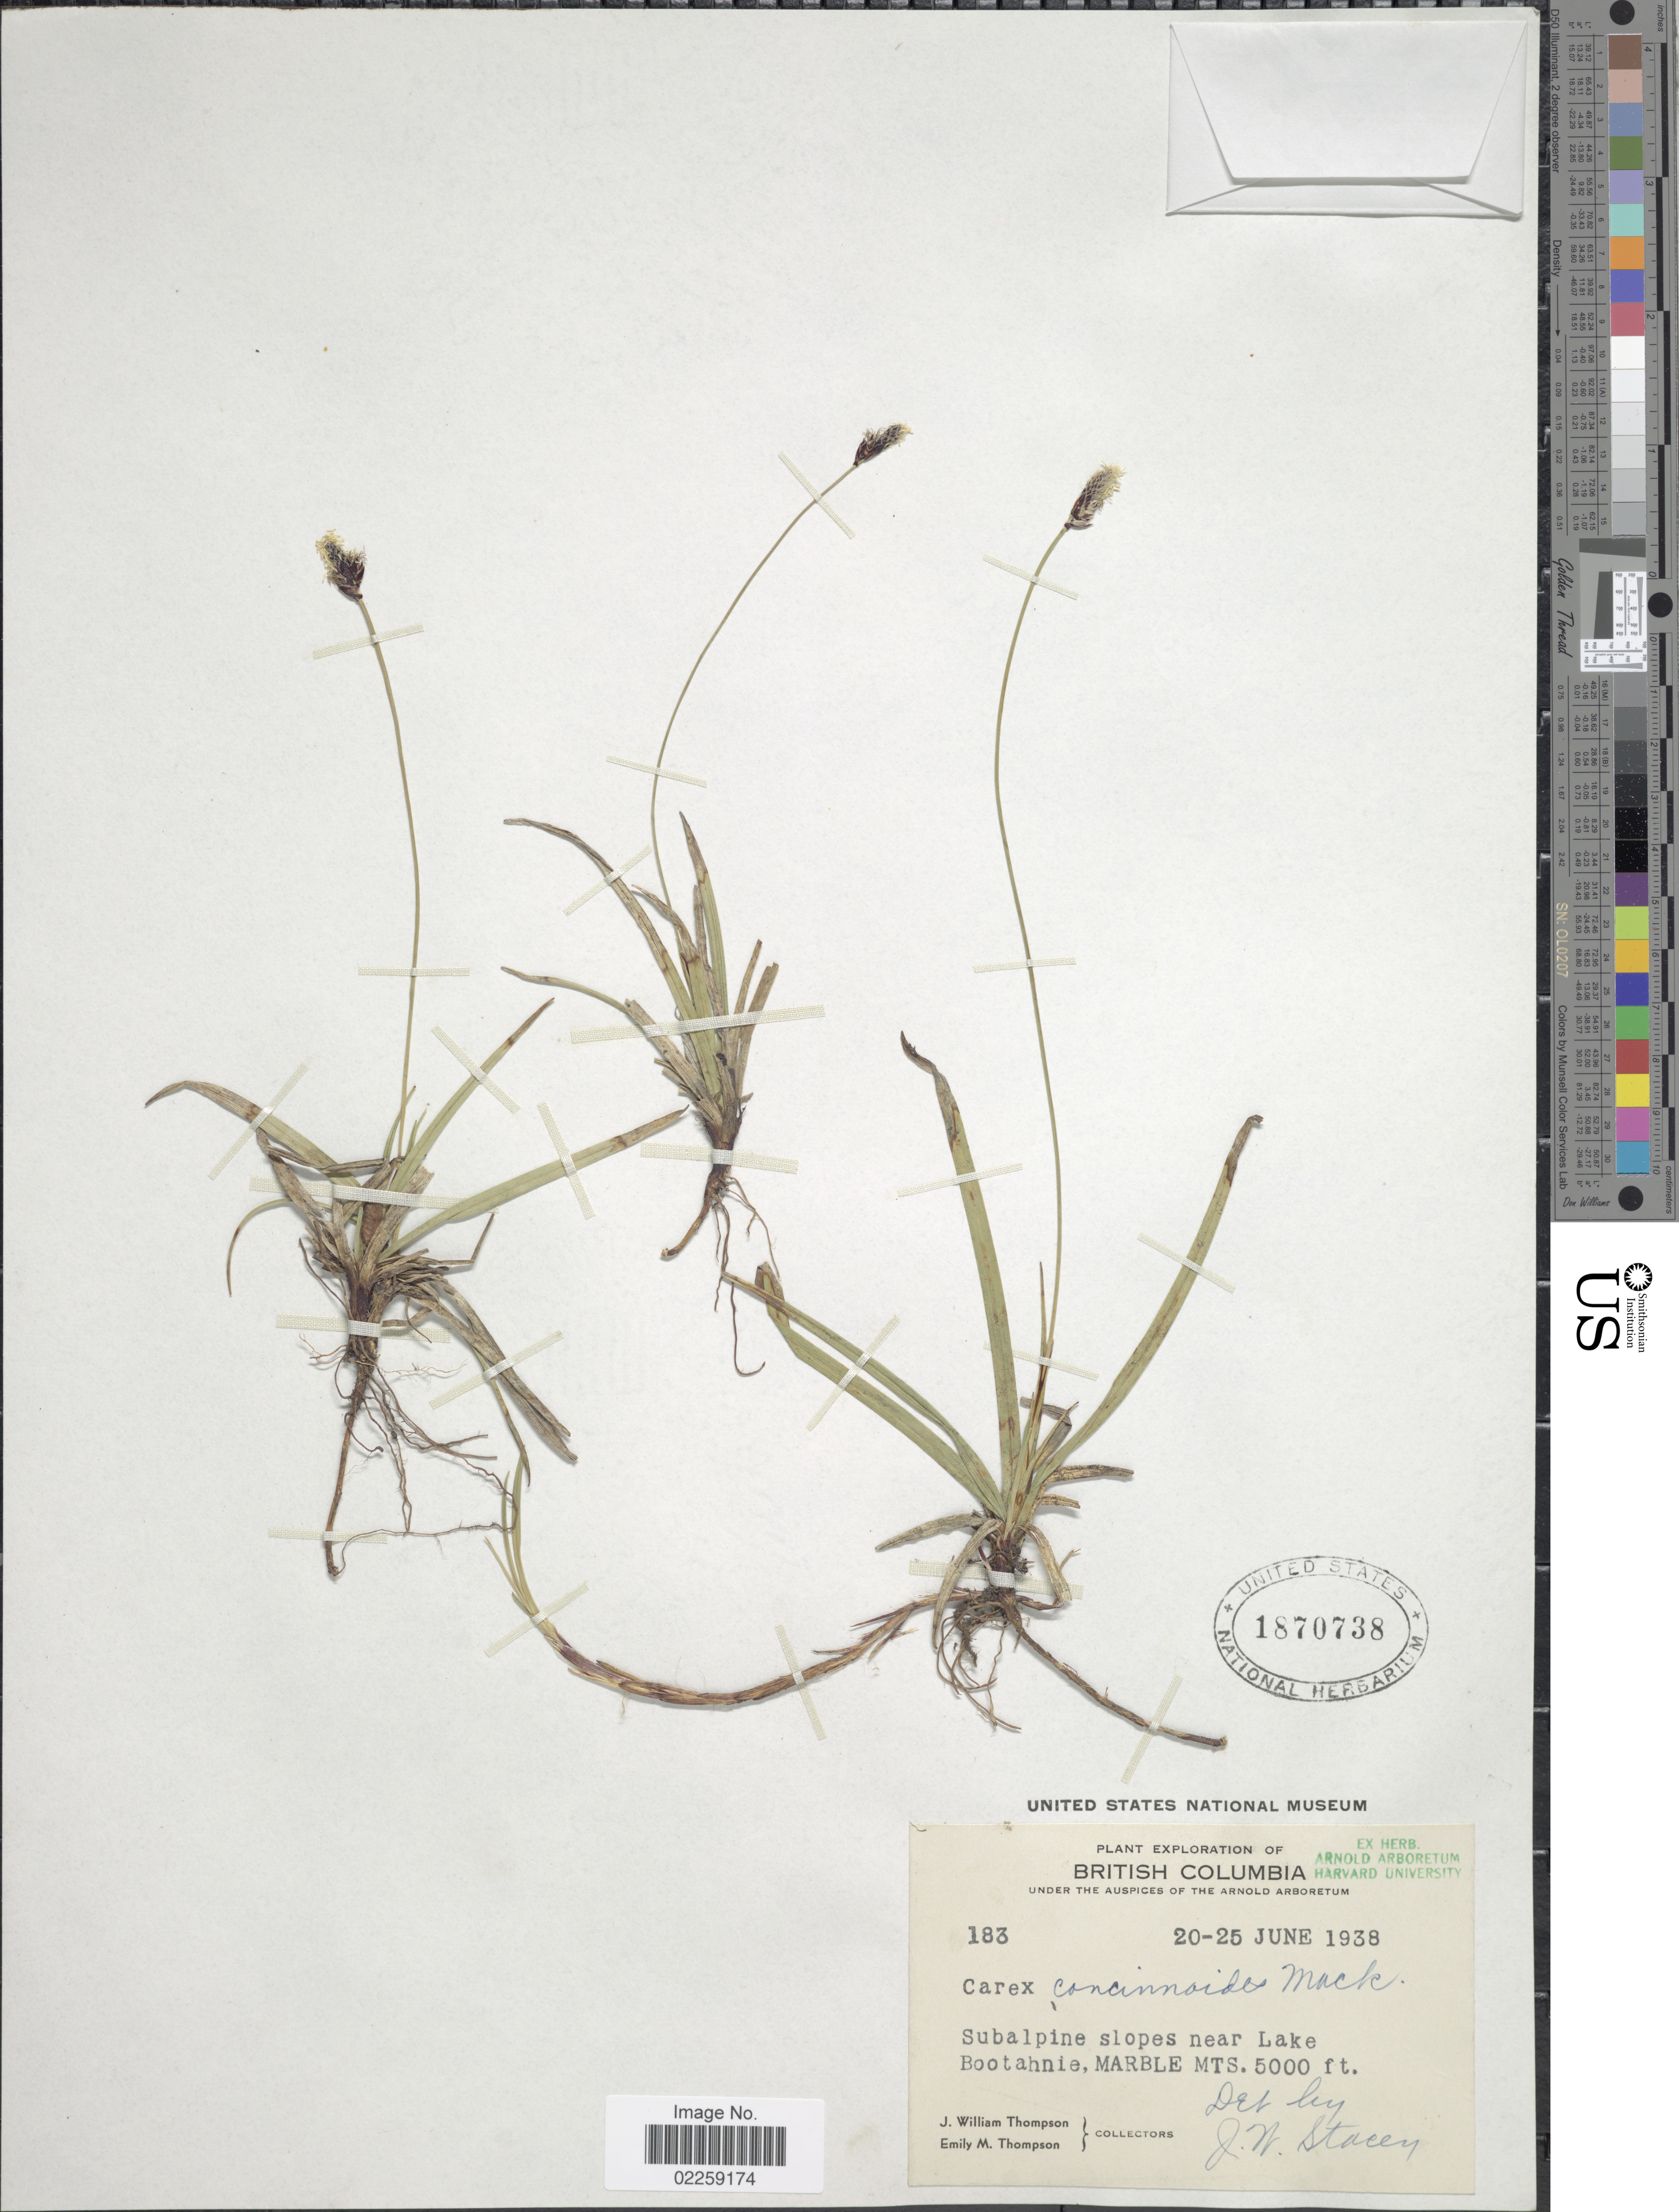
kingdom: Plantae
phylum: Tracheophyta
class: Liliopsida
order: Poales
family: Cyperaceae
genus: Carex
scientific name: Carex concinnoides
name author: Mack.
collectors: J. W. Thompson & E. M. Thompson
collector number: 183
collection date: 1938-06-20/1938-06-25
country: Canada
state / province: British Columbia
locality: Subalpine slopes near Lake Bootahnie, Marble Mts.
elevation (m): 1524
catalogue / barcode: US 1870738